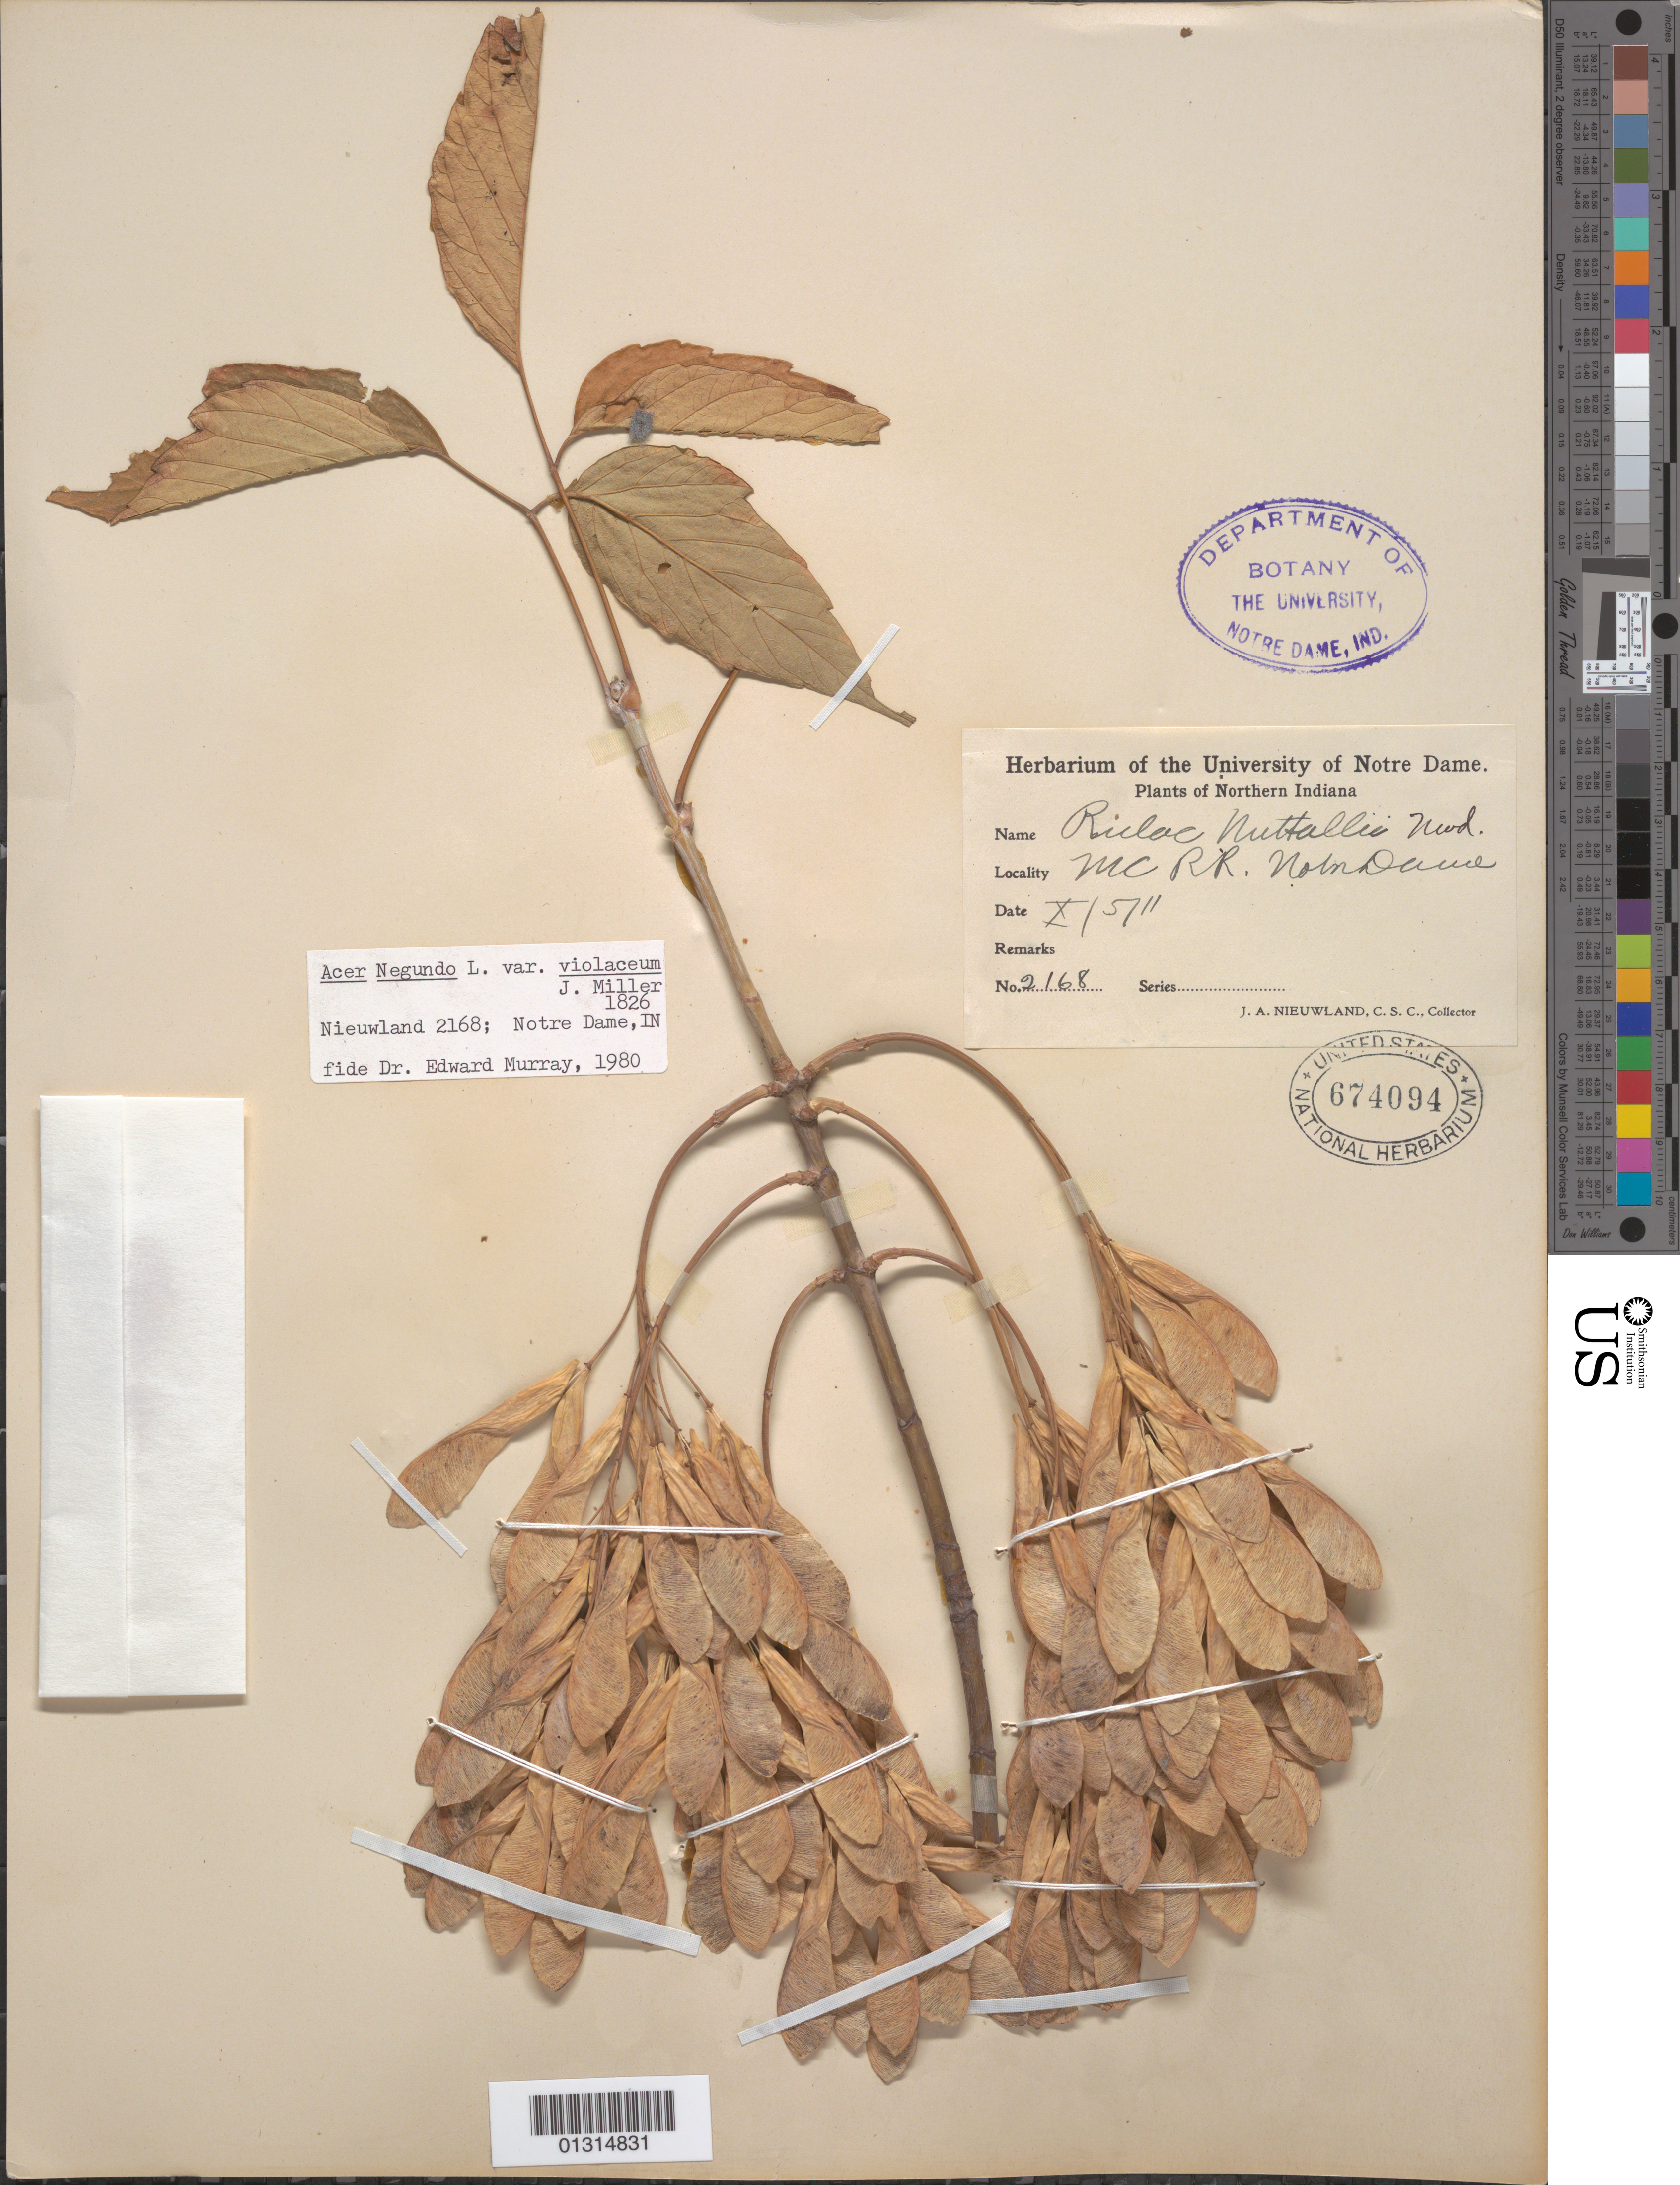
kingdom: Plantae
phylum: Tracheophyta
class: Magnoliopsida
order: Sapindales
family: Sapindaceae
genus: Acer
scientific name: Acer negundo var. violaceum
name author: (Booth ex Loudon) H. Jaeger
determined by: Murray, Edward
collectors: J. A. Nieuwland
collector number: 2168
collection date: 1911-10-05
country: United States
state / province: Indiana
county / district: St. Joseph County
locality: Notre Dame, MC RR.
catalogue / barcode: US 674094